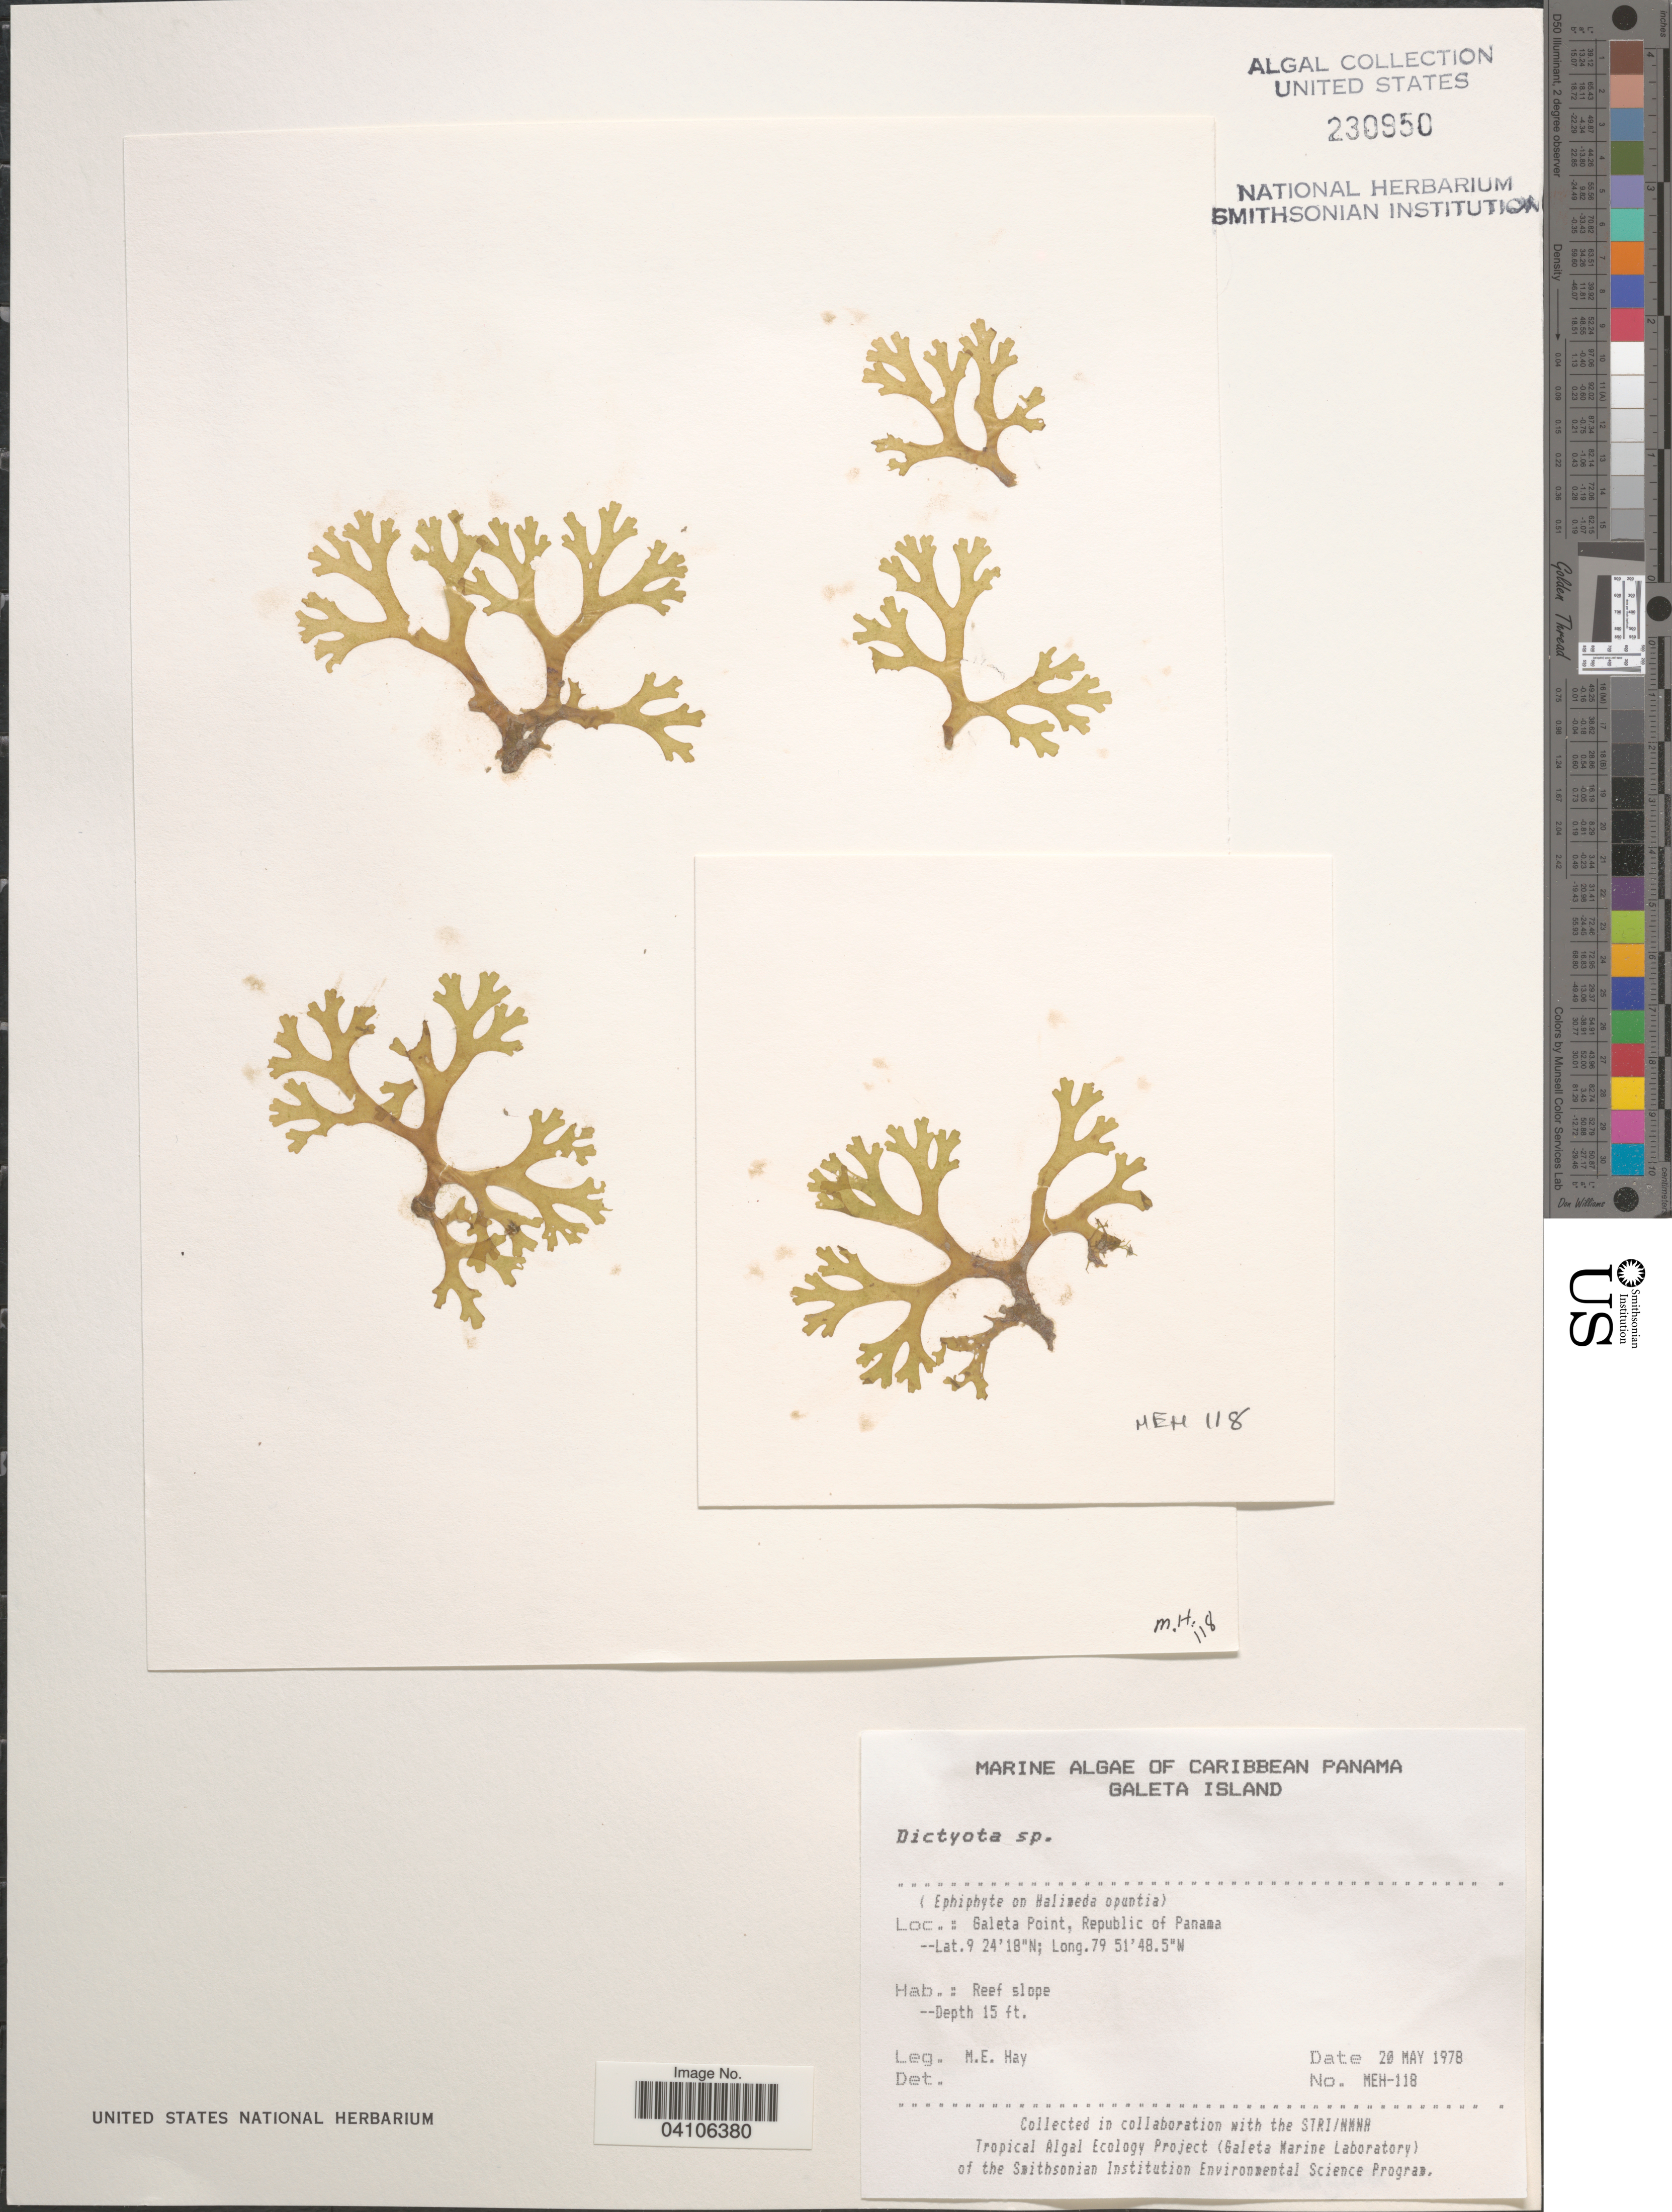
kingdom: Chromista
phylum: Ochrophyta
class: Phaeophyceae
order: Dictyotales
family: Dictyotaceae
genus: Dictyota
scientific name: Dictyota sp.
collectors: M. E. Hay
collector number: MEH-118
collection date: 1978-05-20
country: Panama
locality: Caribbean Panama. Galeta Island. Galeta Point, Republic of Panama.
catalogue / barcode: US 230950